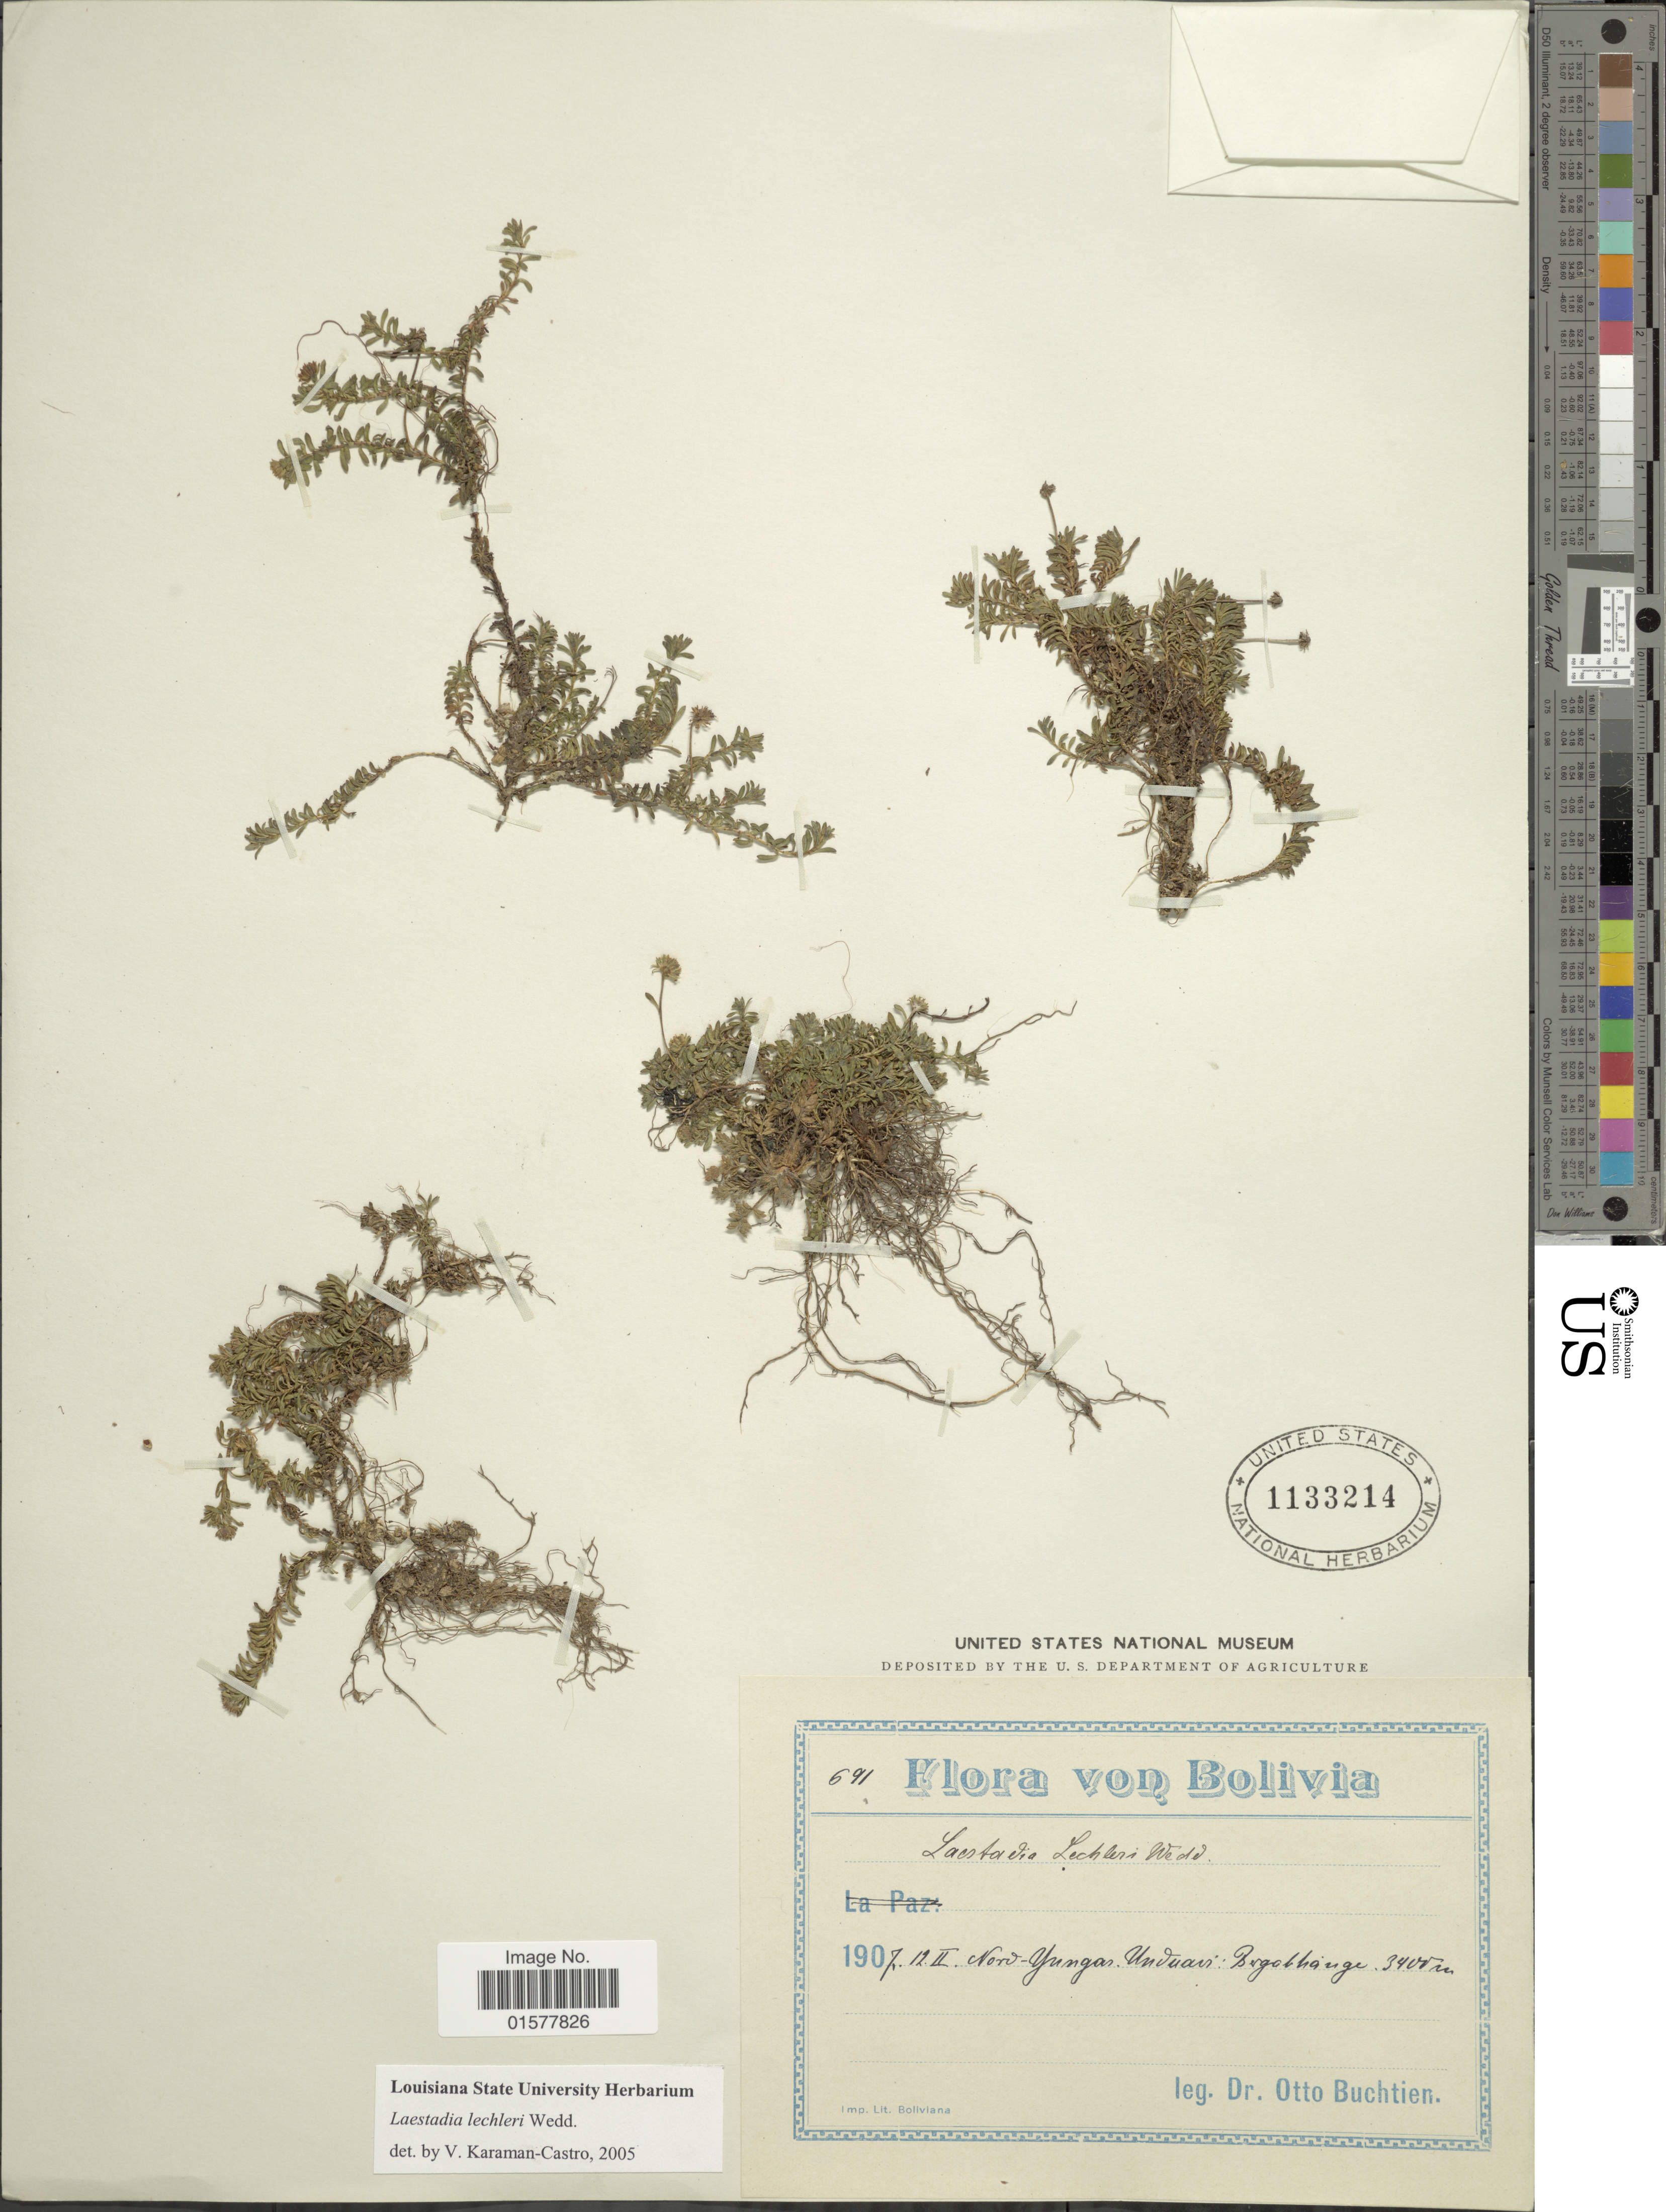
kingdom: Plantae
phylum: Tracheophyta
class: Magnoliopsida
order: Asterales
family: Asteraceae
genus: Laestadia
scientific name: Laestadia lechleria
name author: Sch. Bip. ex Wedd.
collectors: O. Buchtien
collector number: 691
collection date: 1907-02-12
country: Bolivia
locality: Nord-Yungas, Unduavi: Berghanger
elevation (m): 3400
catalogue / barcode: US 1133214